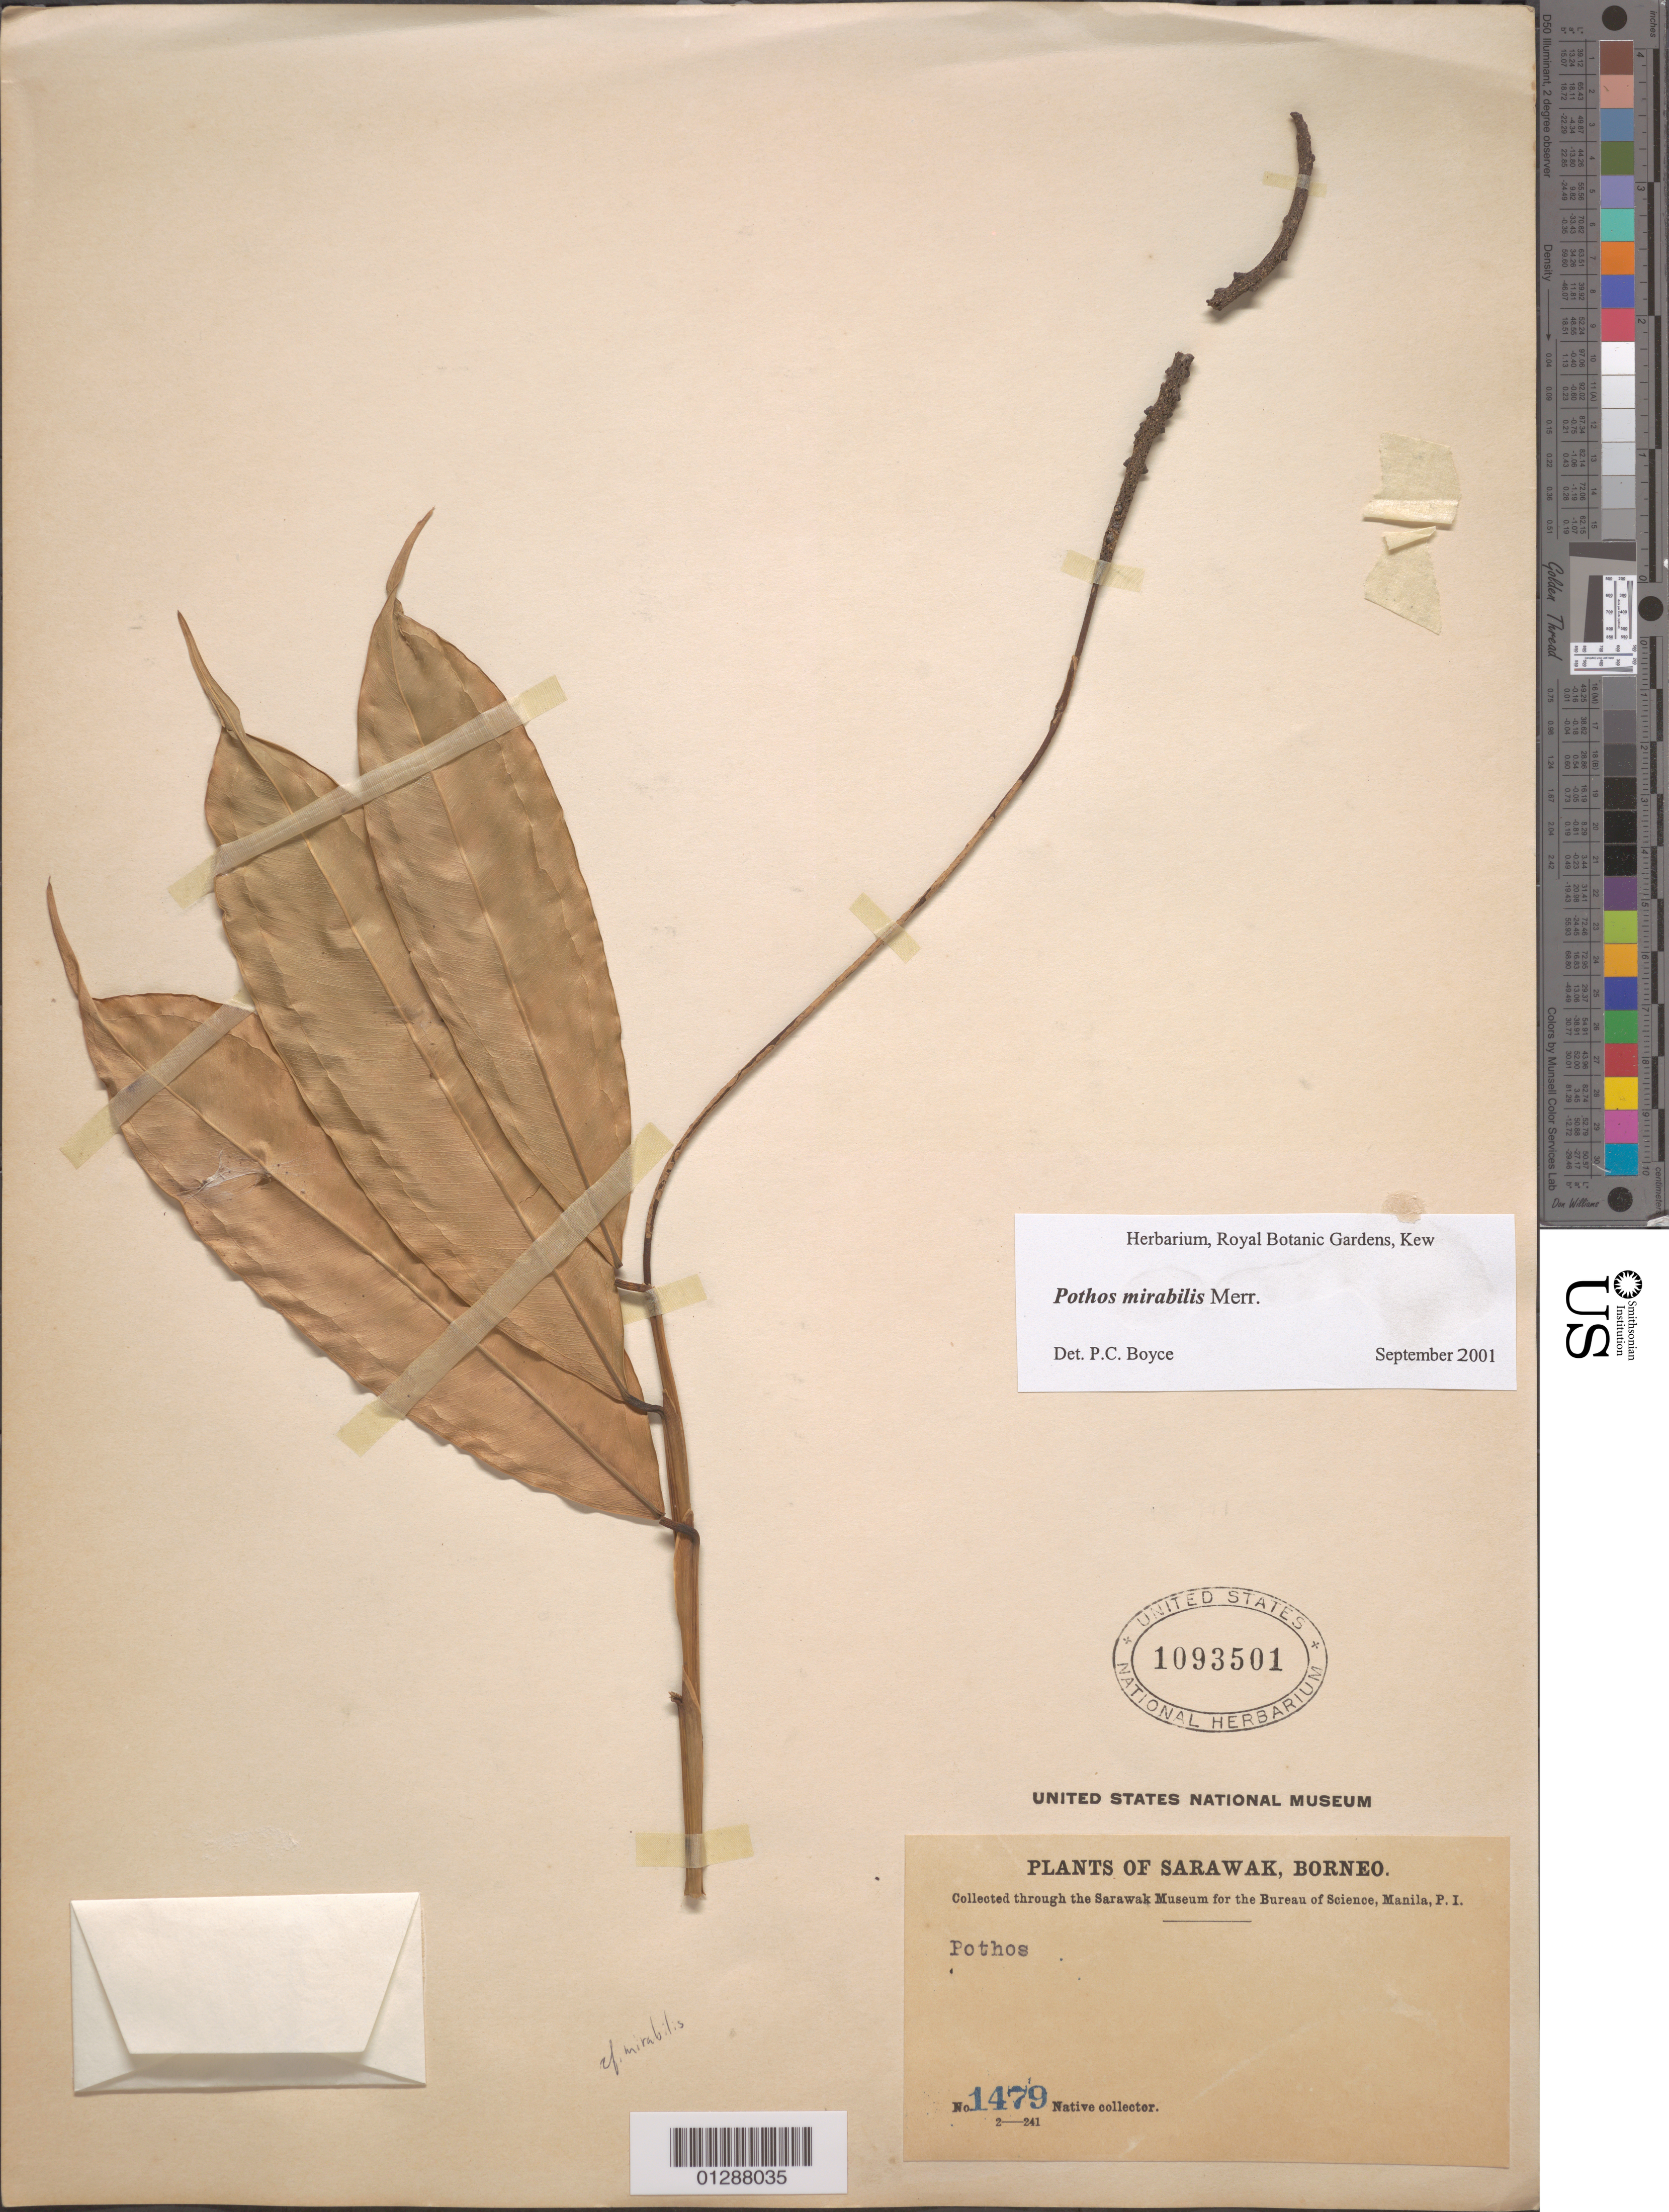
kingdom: Plantae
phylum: Tracheophyta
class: Liliopsida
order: Alismatales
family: Araceae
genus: Pothos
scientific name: Pothos mirabilis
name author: Merr.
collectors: Native collector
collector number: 1479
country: Malaysia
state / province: Sarawak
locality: Borneo.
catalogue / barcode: US 1093501